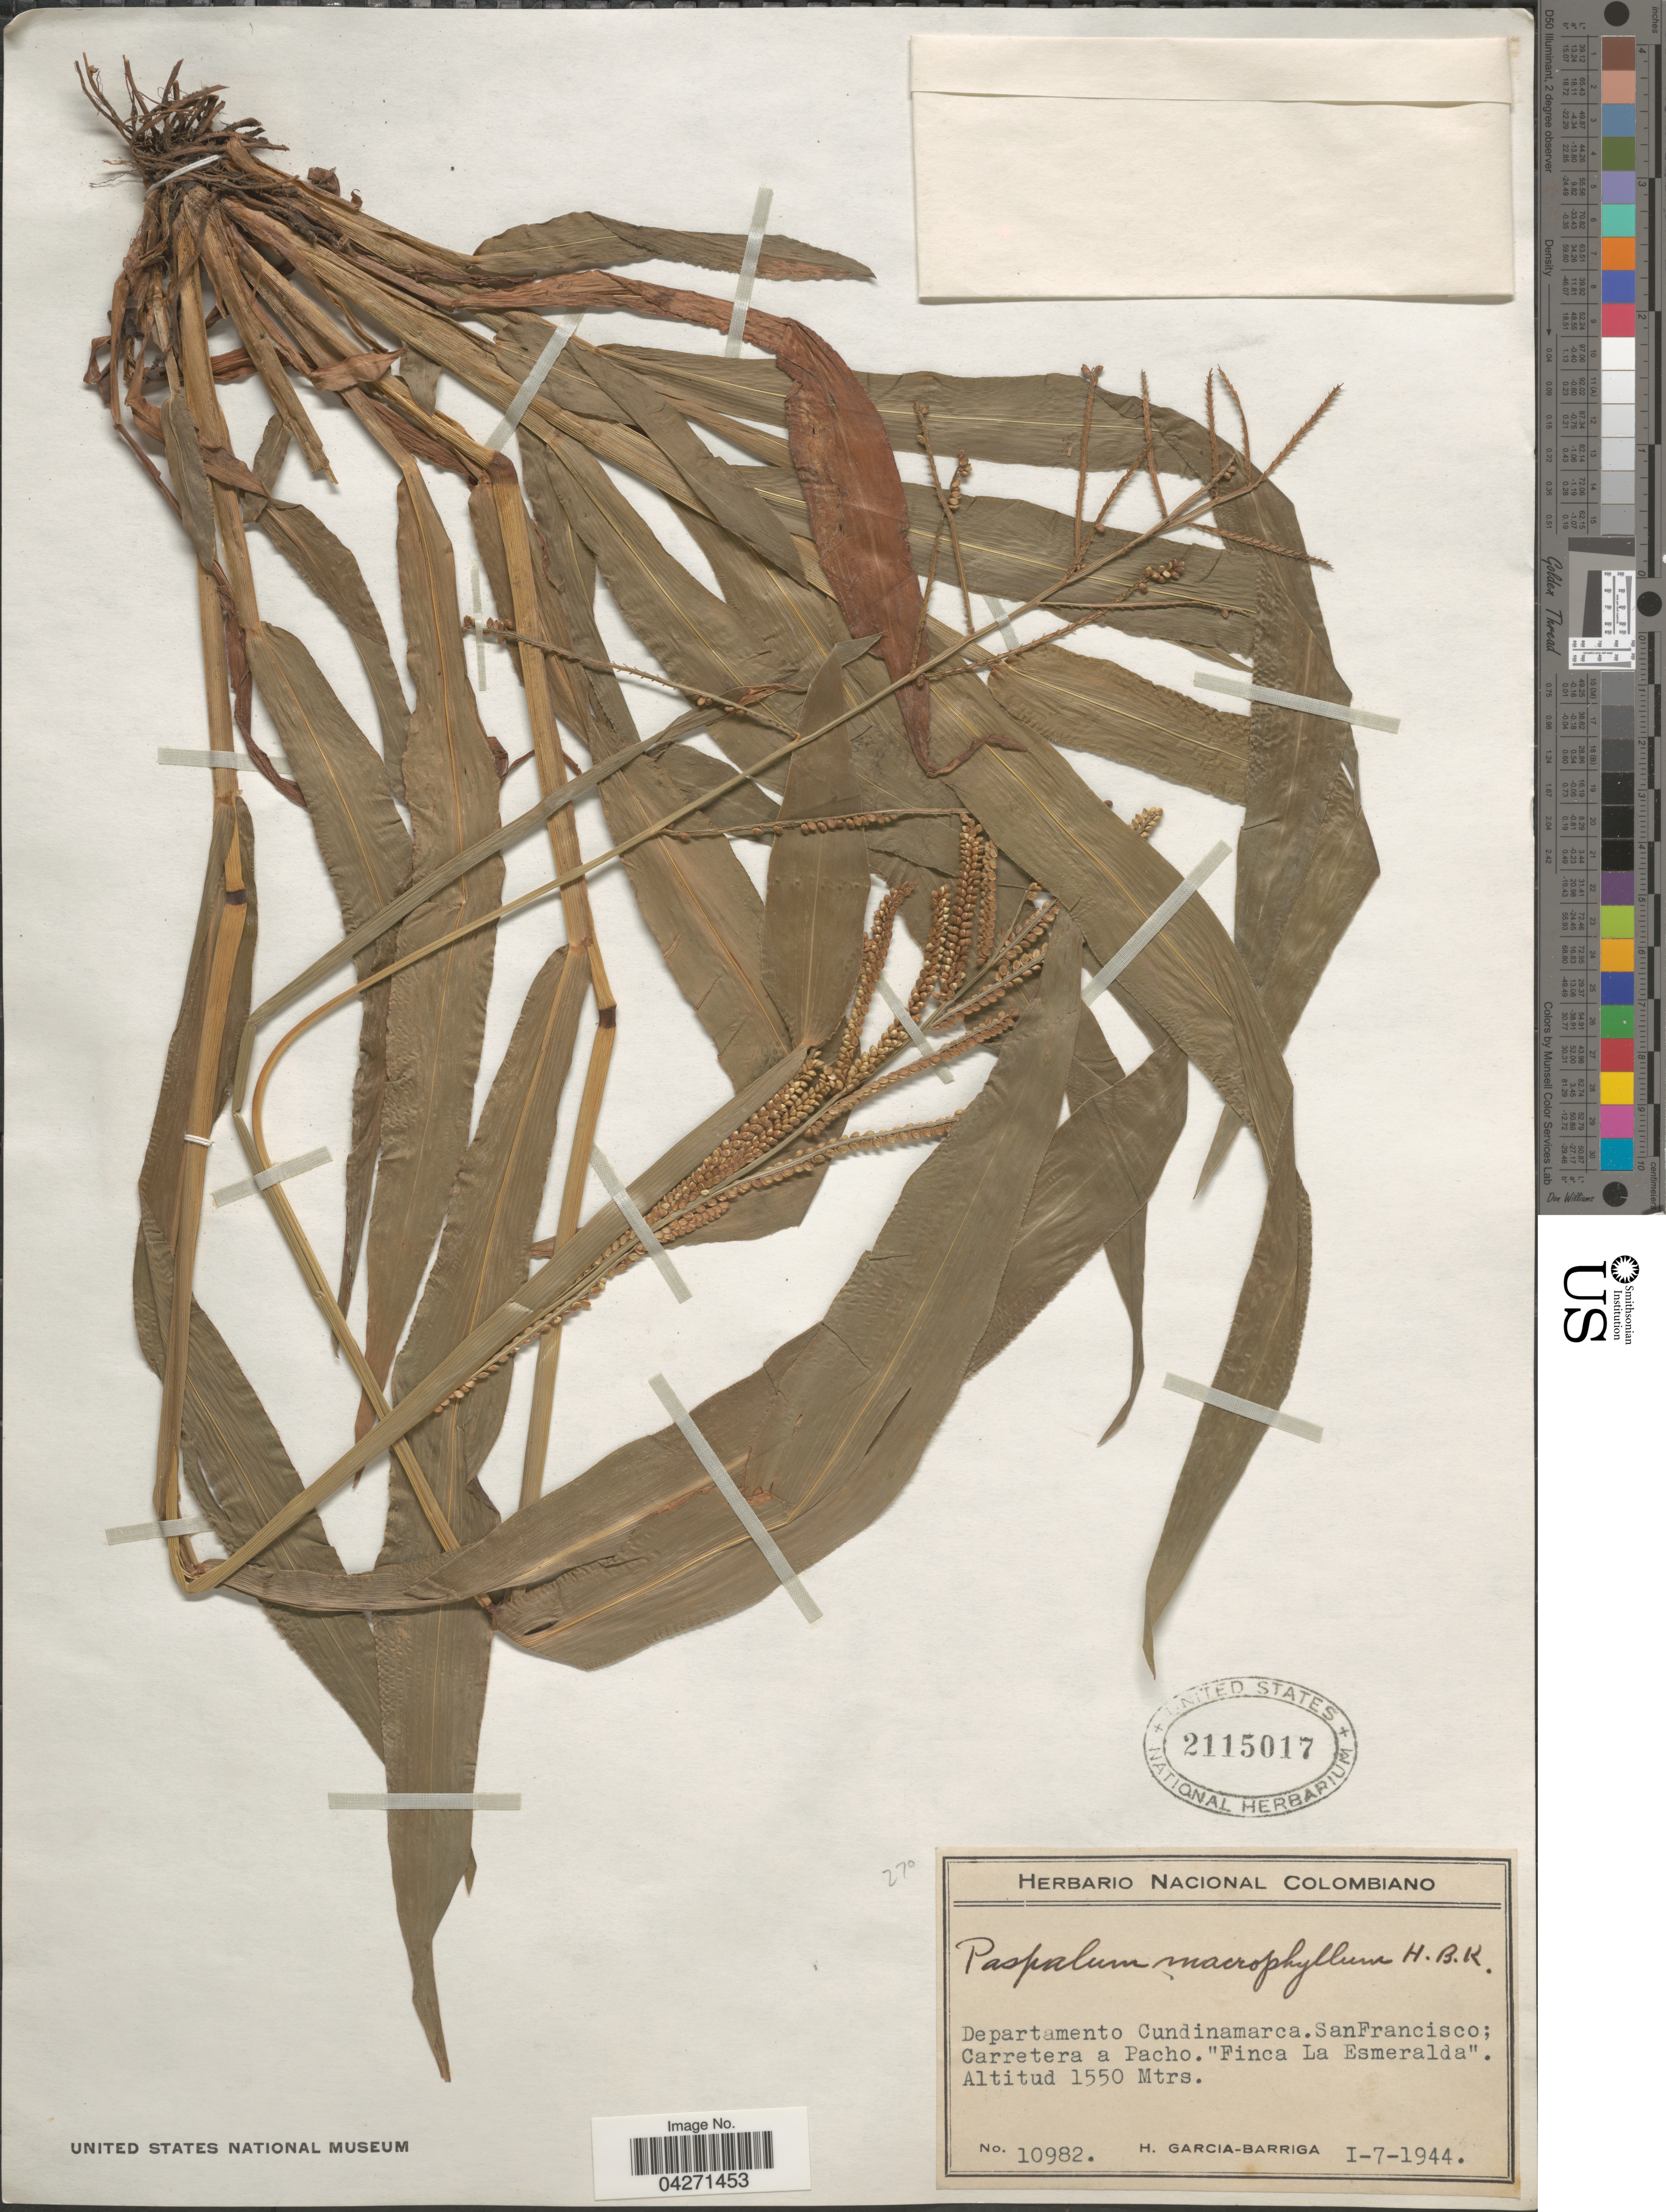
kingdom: Plantae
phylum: Tracheophyta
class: Liliopsida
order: Poales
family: Poaceae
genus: Paspalum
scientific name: Paspalum macrophyllum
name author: Kunth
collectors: H. García Barriga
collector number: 10982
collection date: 1944-01-07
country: Colombia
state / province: Cundinamarca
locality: Departamento Cundinamarca. SanFrancisco; Carretera a Pacho. "Finca La Esmeralda".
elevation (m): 1550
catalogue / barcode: US 2115017